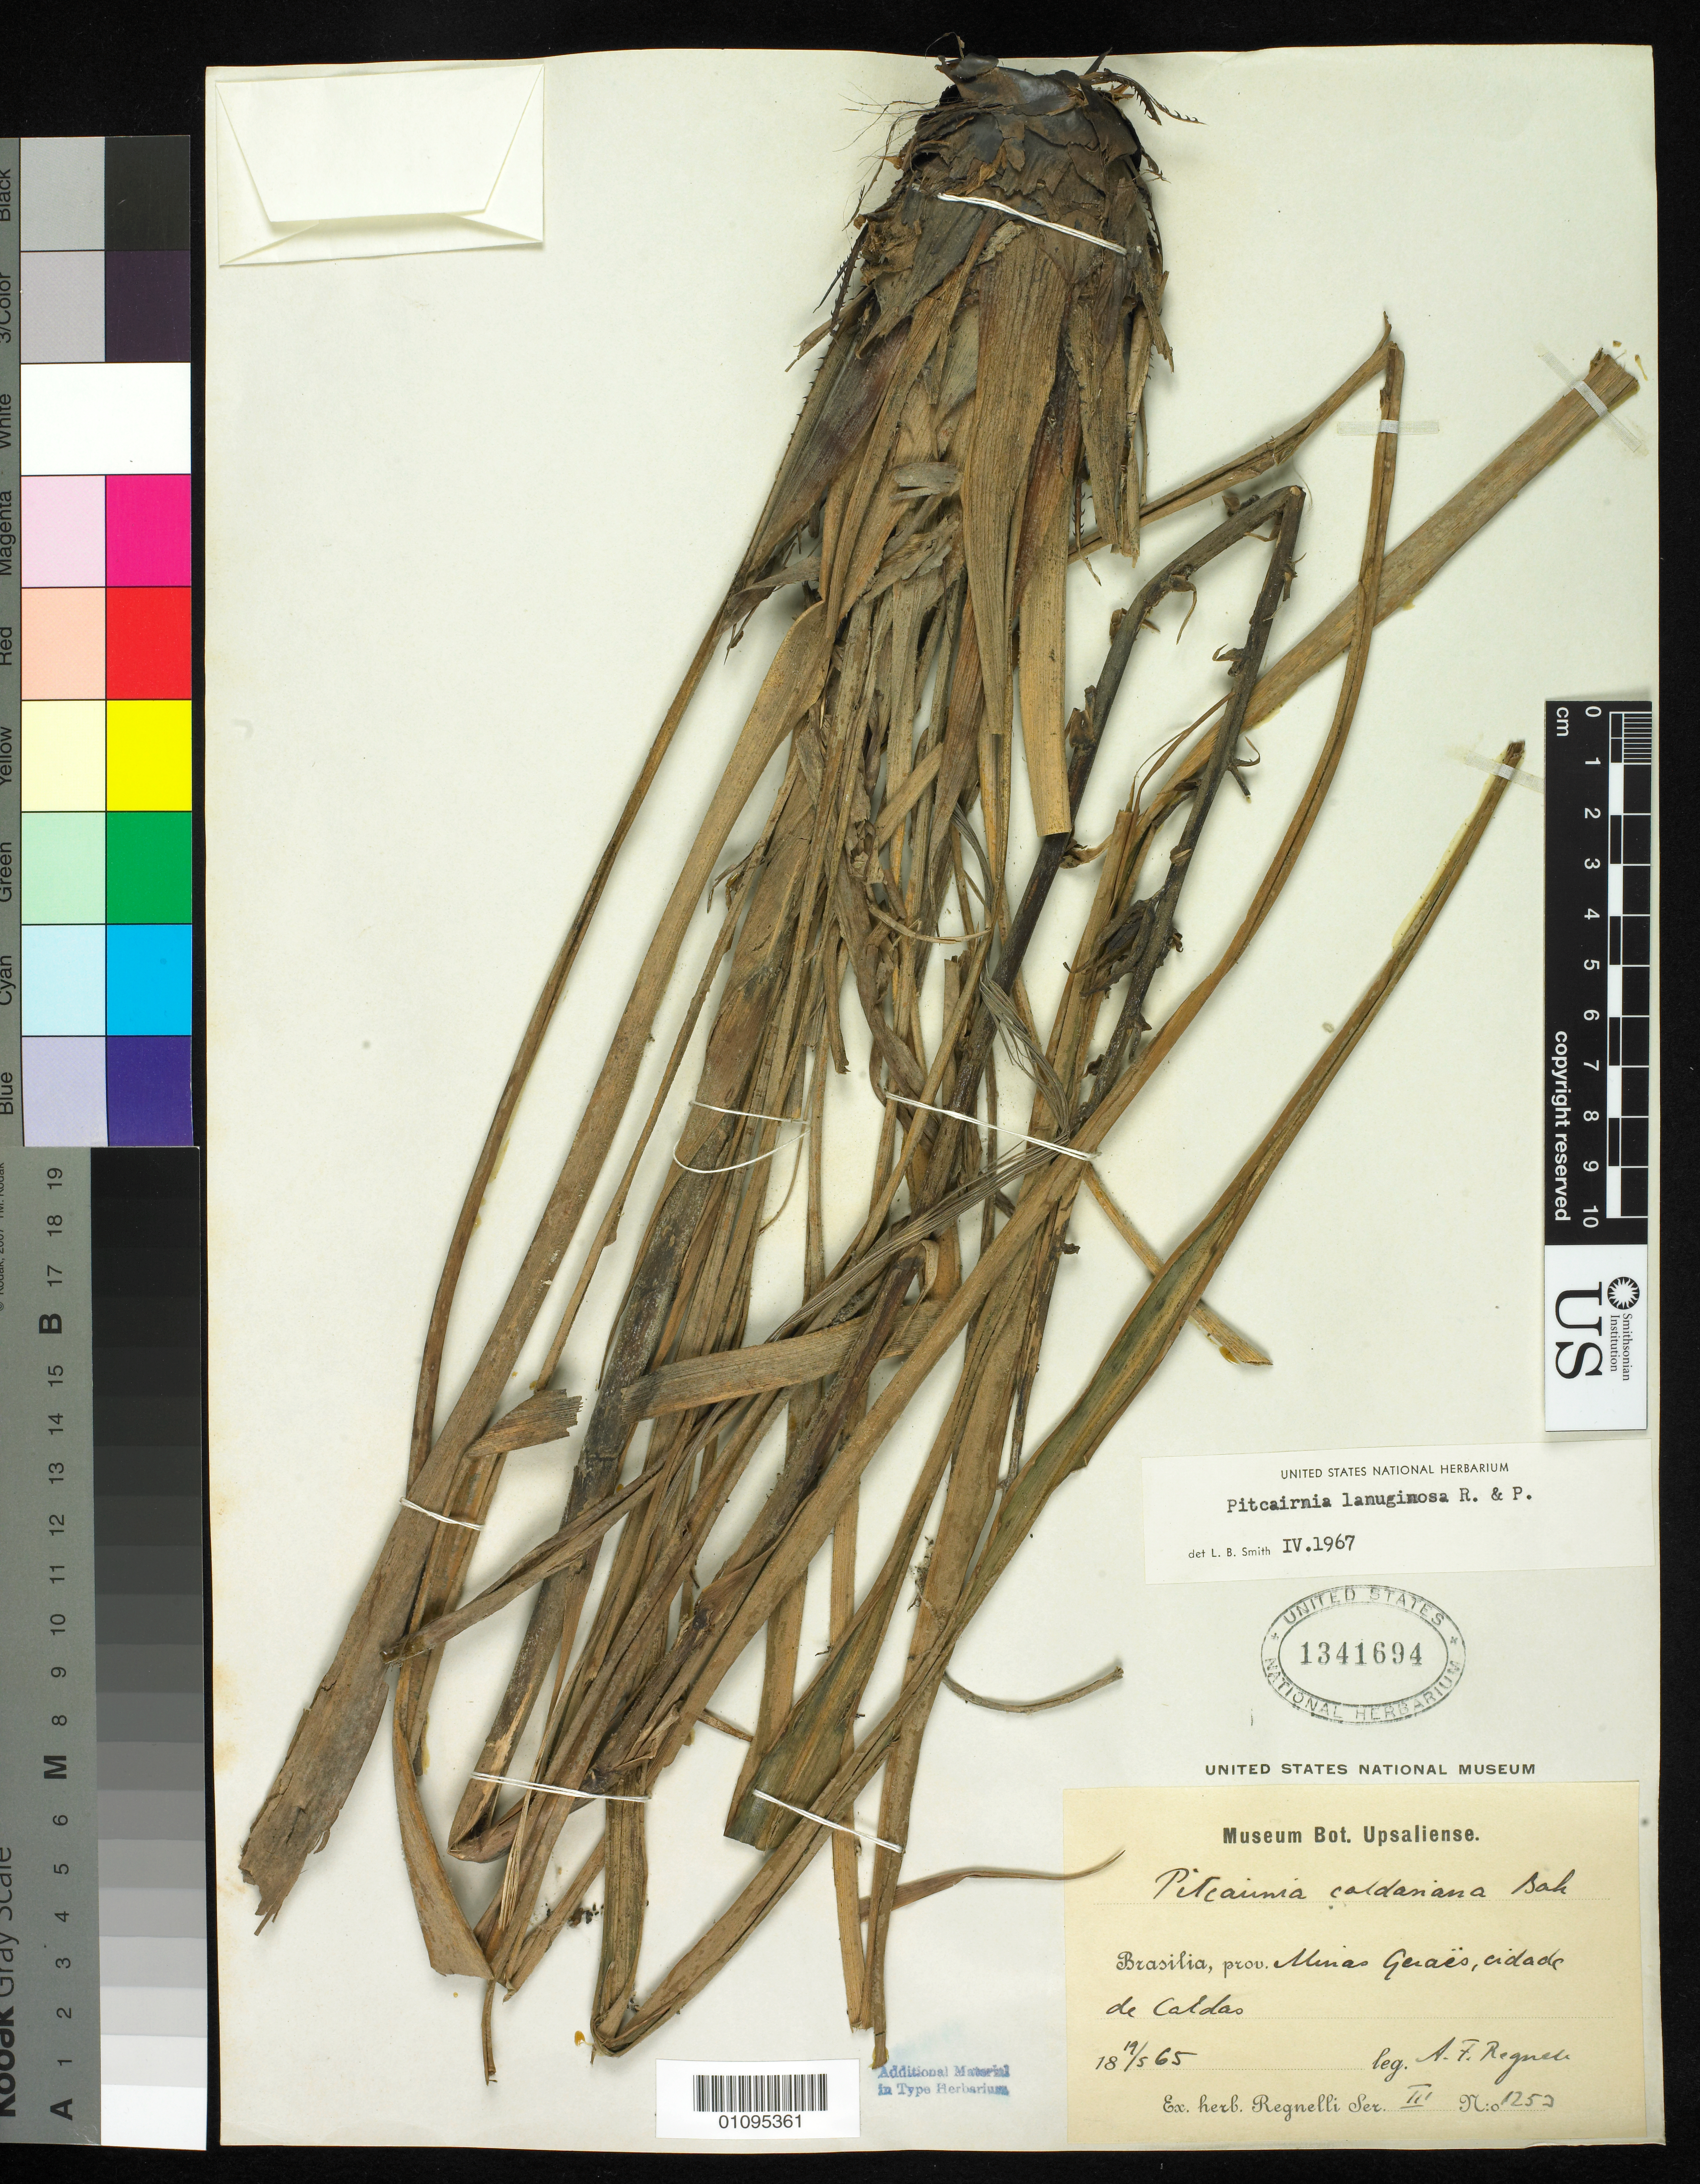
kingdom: Plantae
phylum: Tracheophyta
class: Liliopsida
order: Poales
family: Bromeliaceae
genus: Pitcairnia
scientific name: Pitcairnia caldasiana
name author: Baker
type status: Type Collection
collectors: A. F. Regnell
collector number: III 1253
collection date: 1865-05-19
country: Brazil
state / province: Minas Gerais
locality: Caldas.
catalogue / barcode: US 1341694